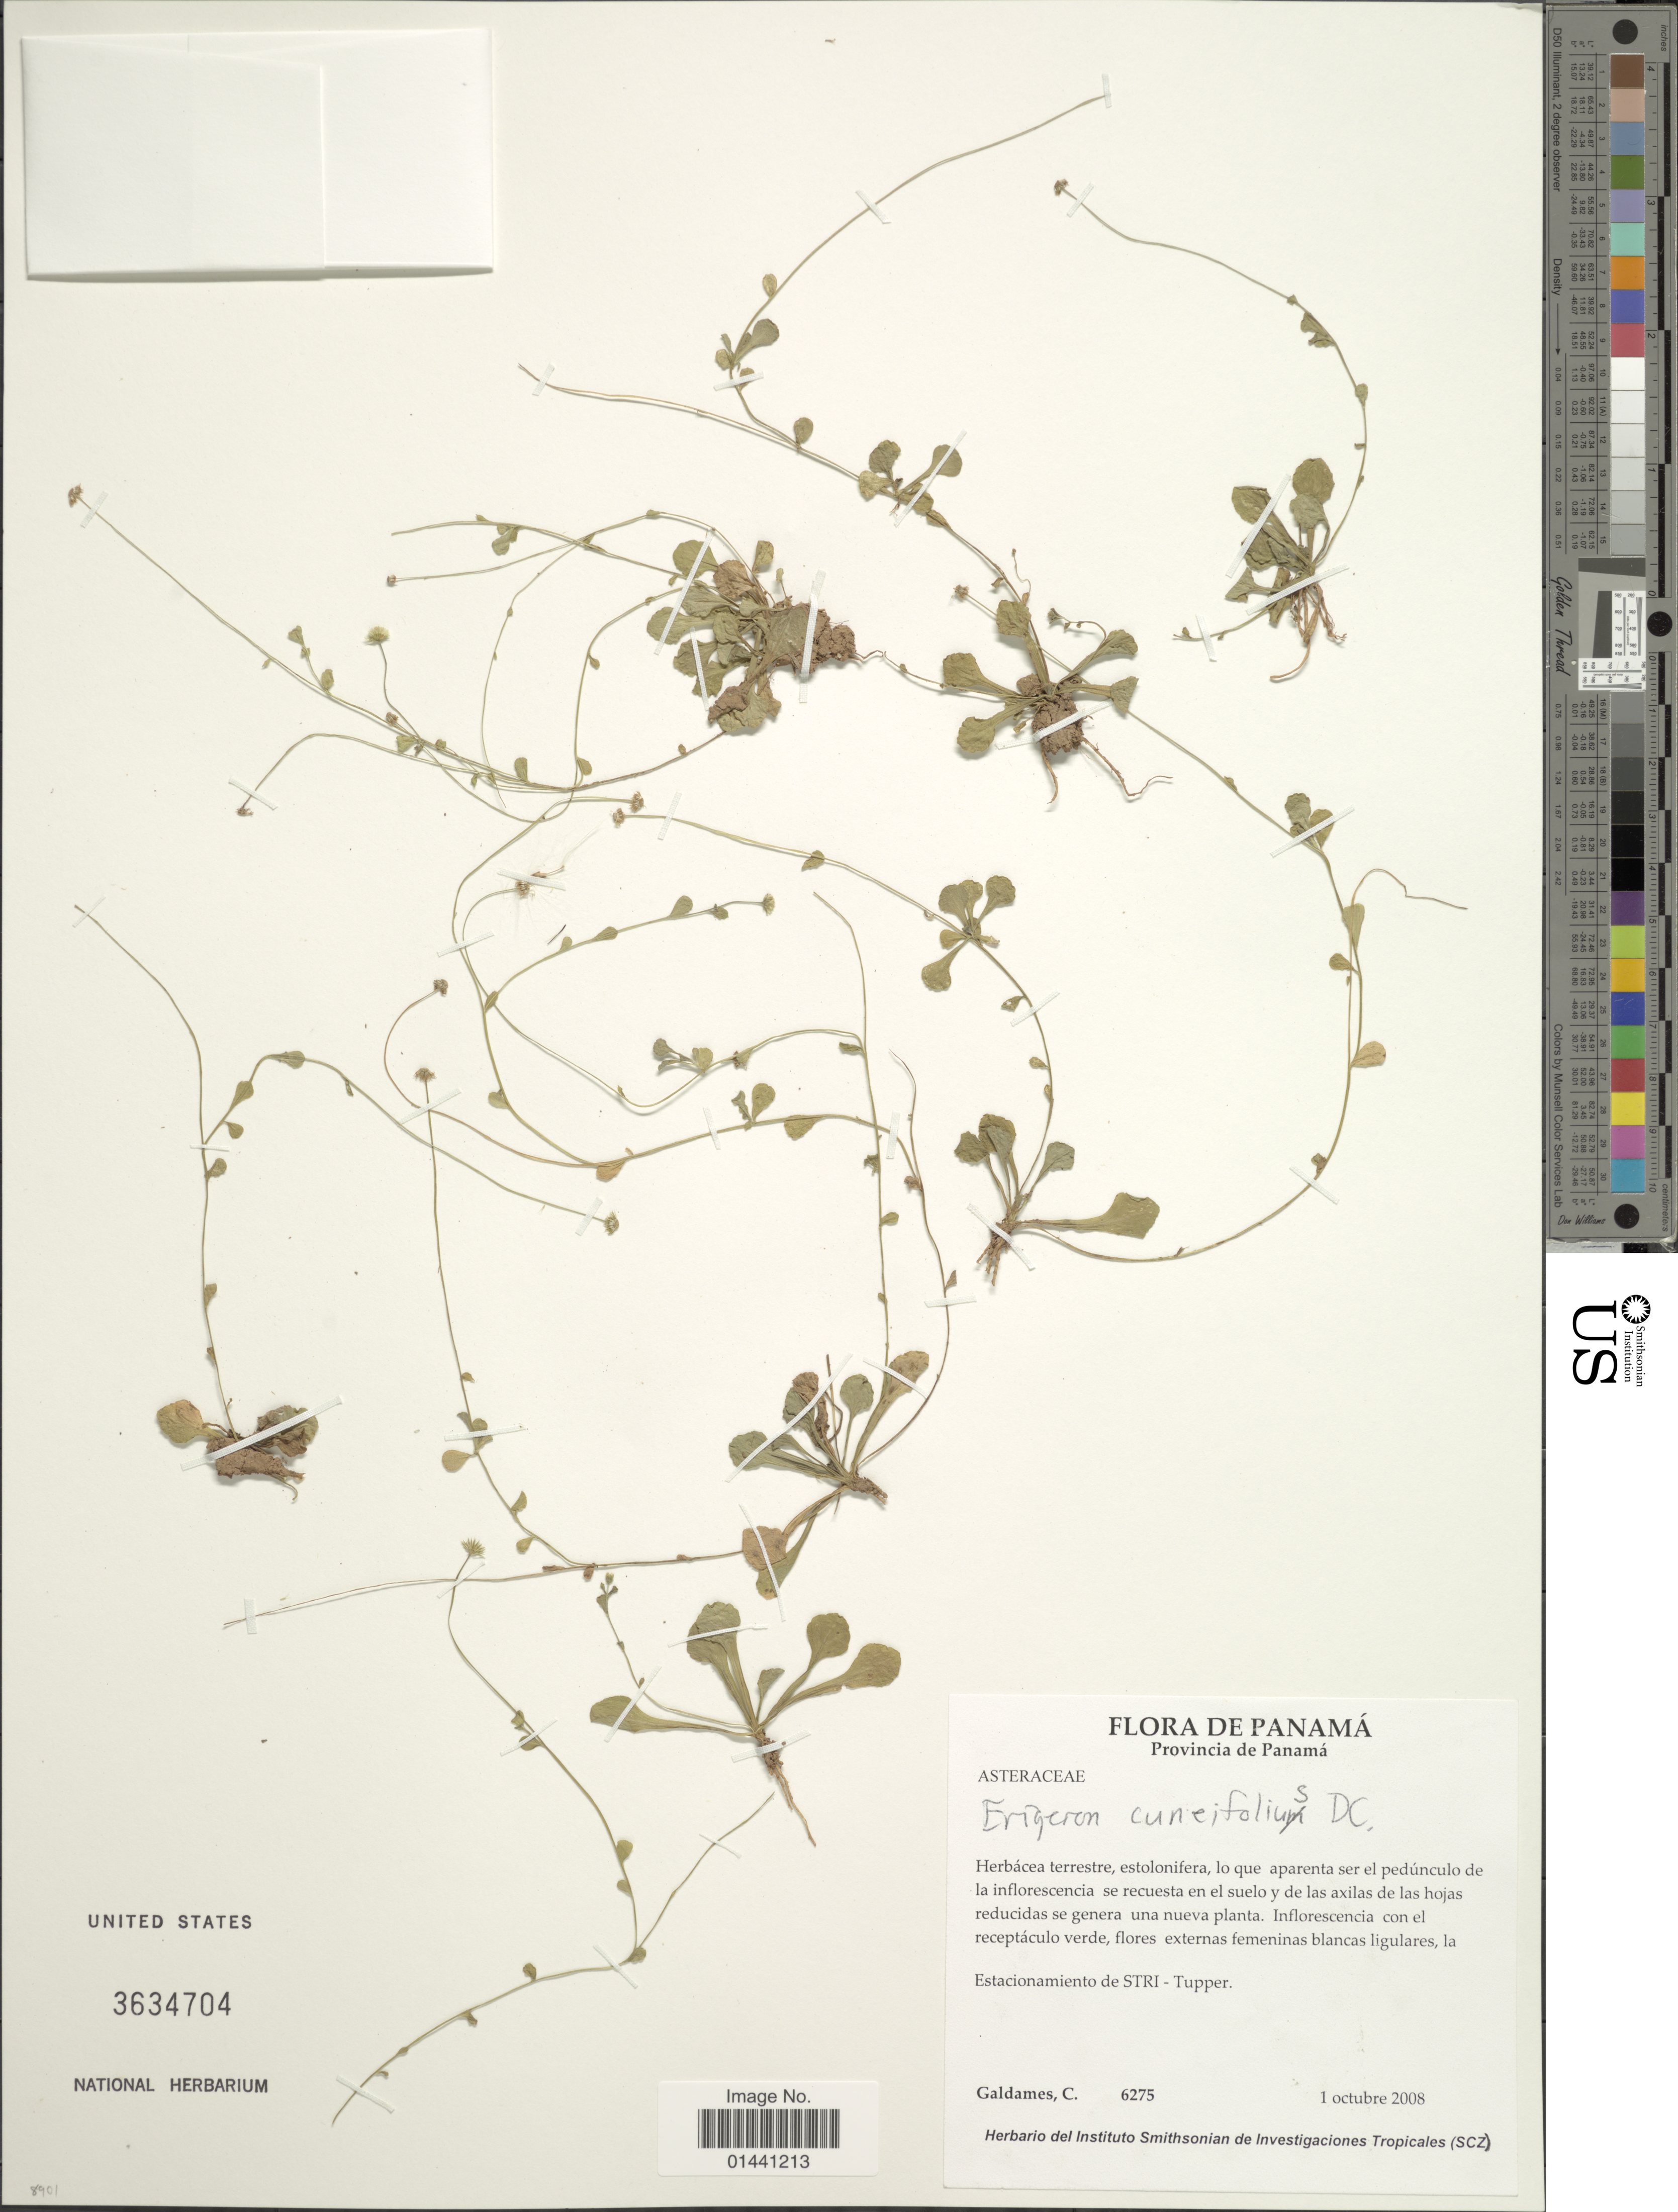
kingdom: Plantae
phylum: Tracheophyta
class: Magnoliopsida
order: Asterales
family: Asteraceae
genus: Erigeron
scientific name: Erigeron cuneifolius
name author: DC.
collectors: C. Galdames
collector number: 6275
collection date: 2008-10-01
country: Panama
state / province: Panamá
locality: Estacionamiento de STRI- Tupper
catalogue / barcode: US 3634704